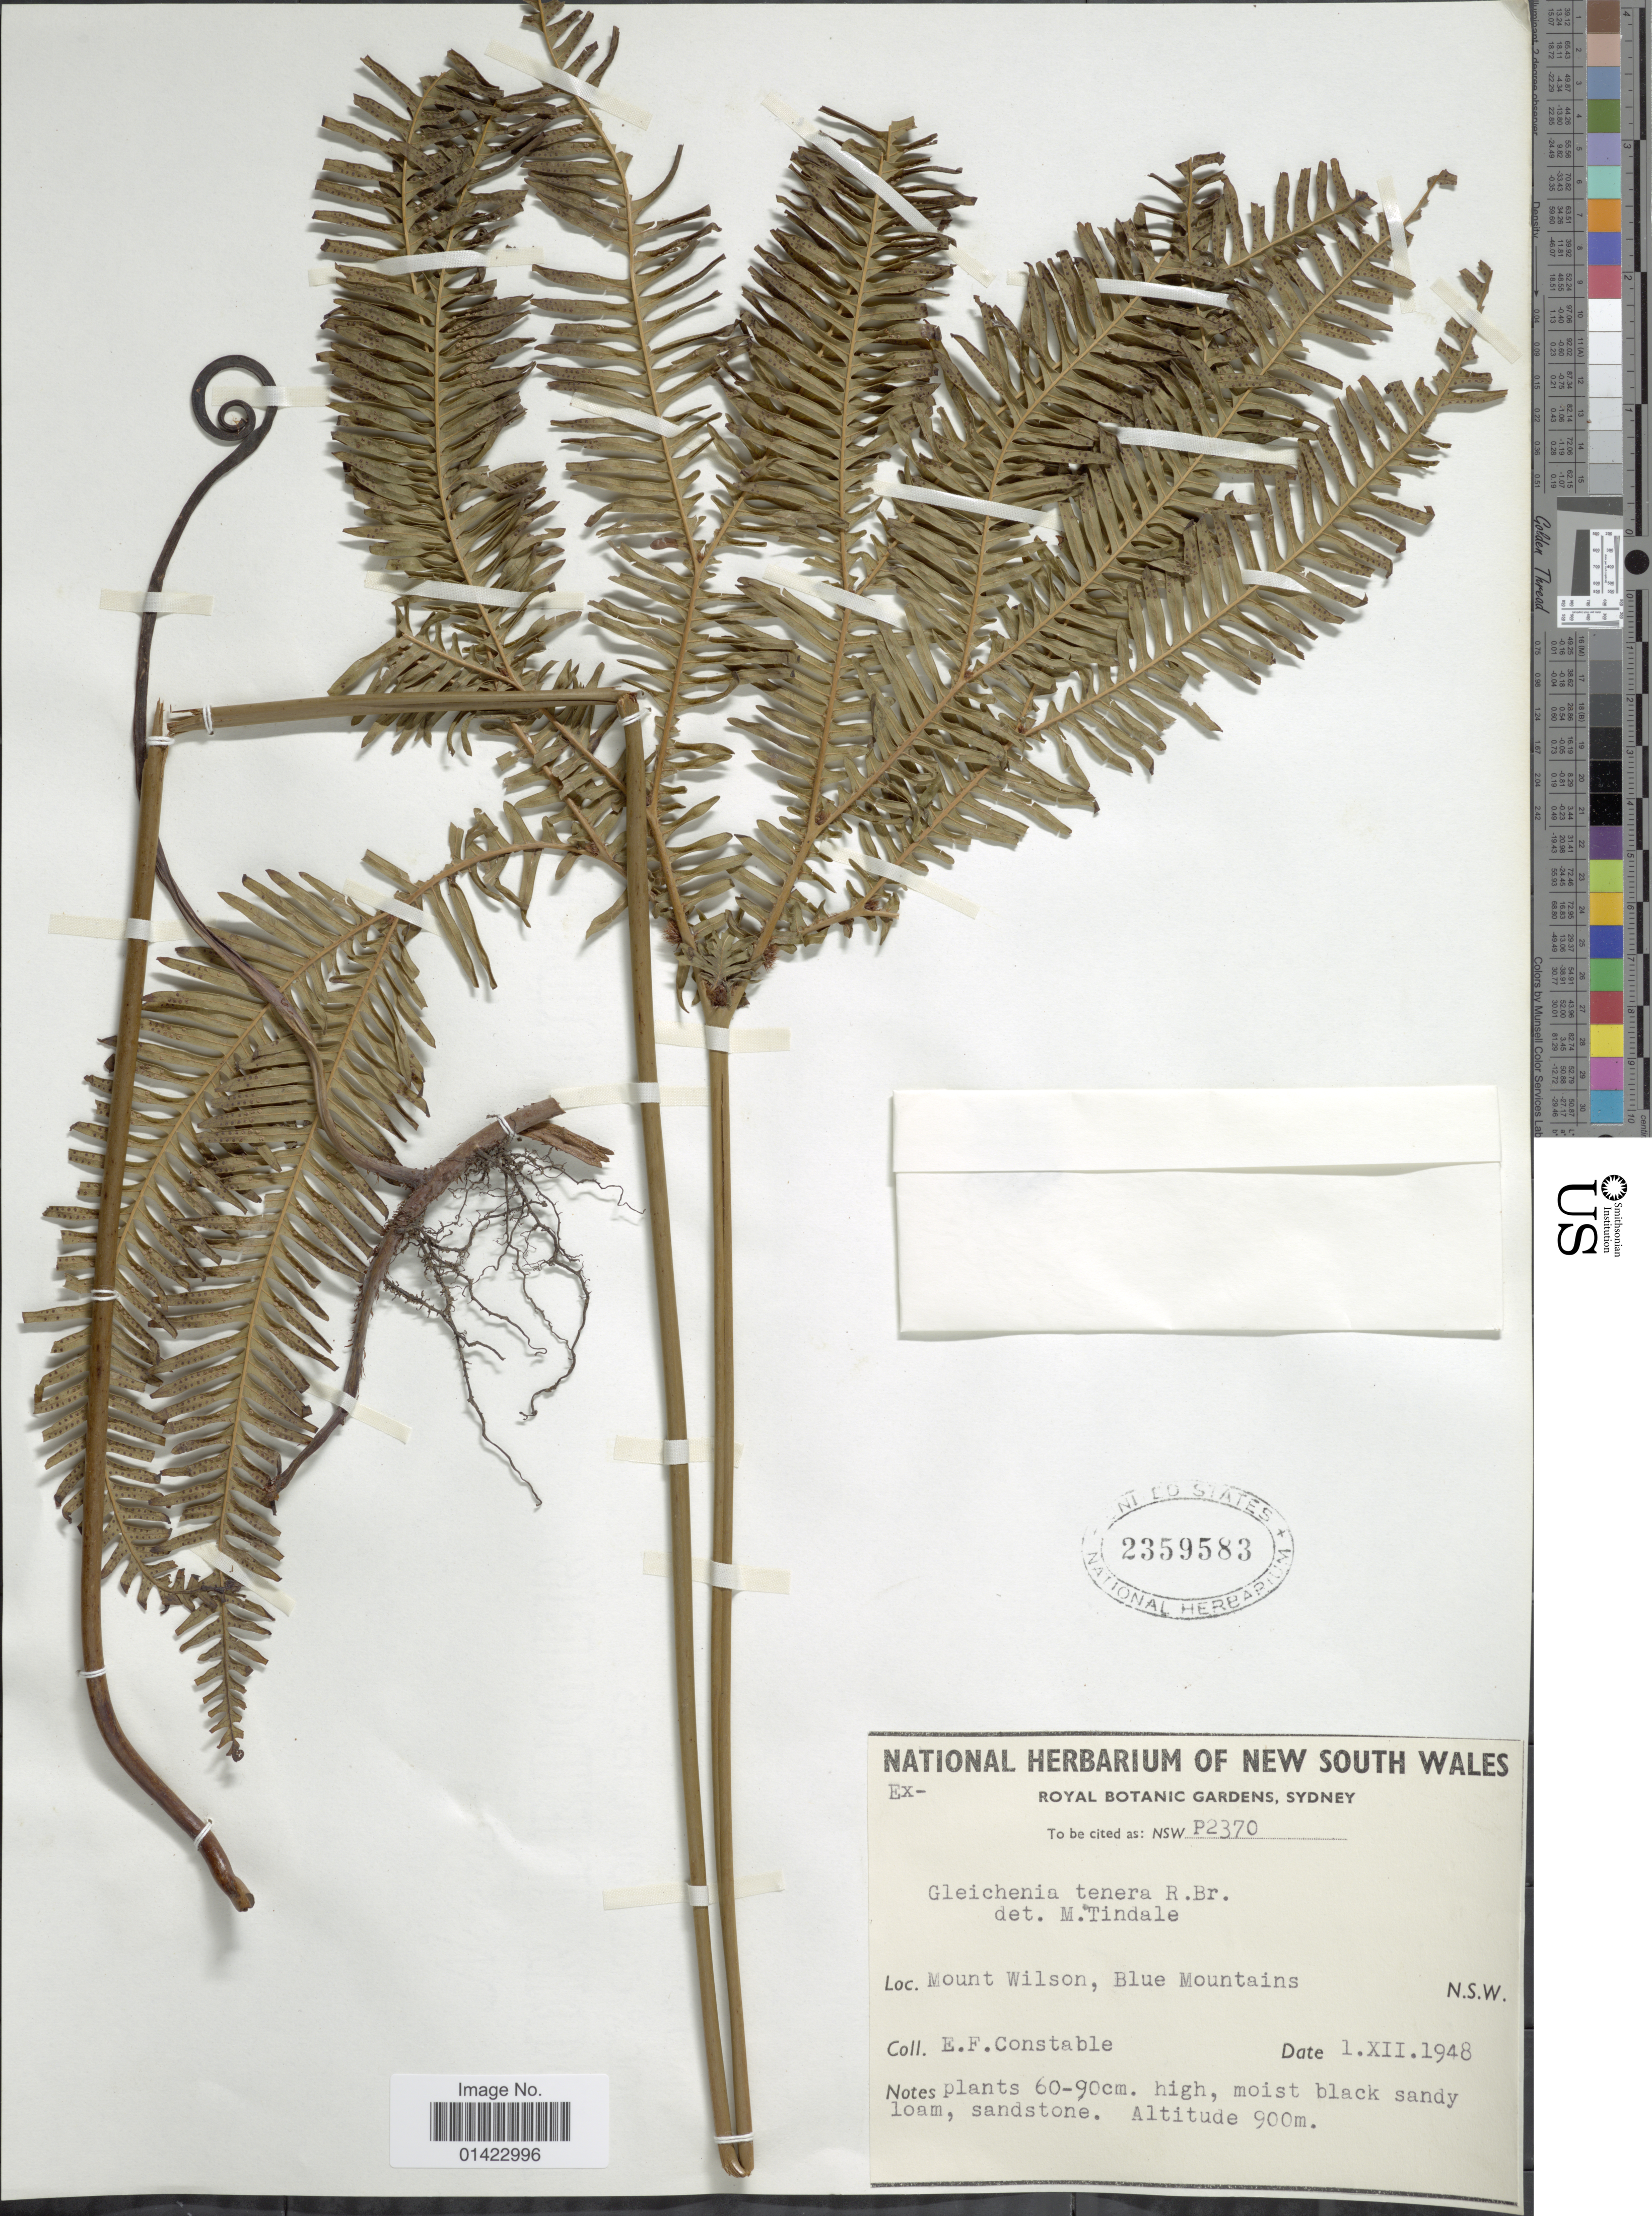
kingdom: Plantae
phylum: Tracheophyta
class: Polypodiopsida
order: Gleicheniales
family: Gleicheniaceae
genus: Sticherus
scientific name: Sticherus tener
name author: (R. Br.) Ching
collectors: E. F. Constable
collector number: P2370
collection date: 1948-12-01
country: Australia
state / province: New South Wales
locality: Mount Wilson, Blue Mountains, N.S.W.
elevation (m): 900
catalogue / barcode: US 2359583